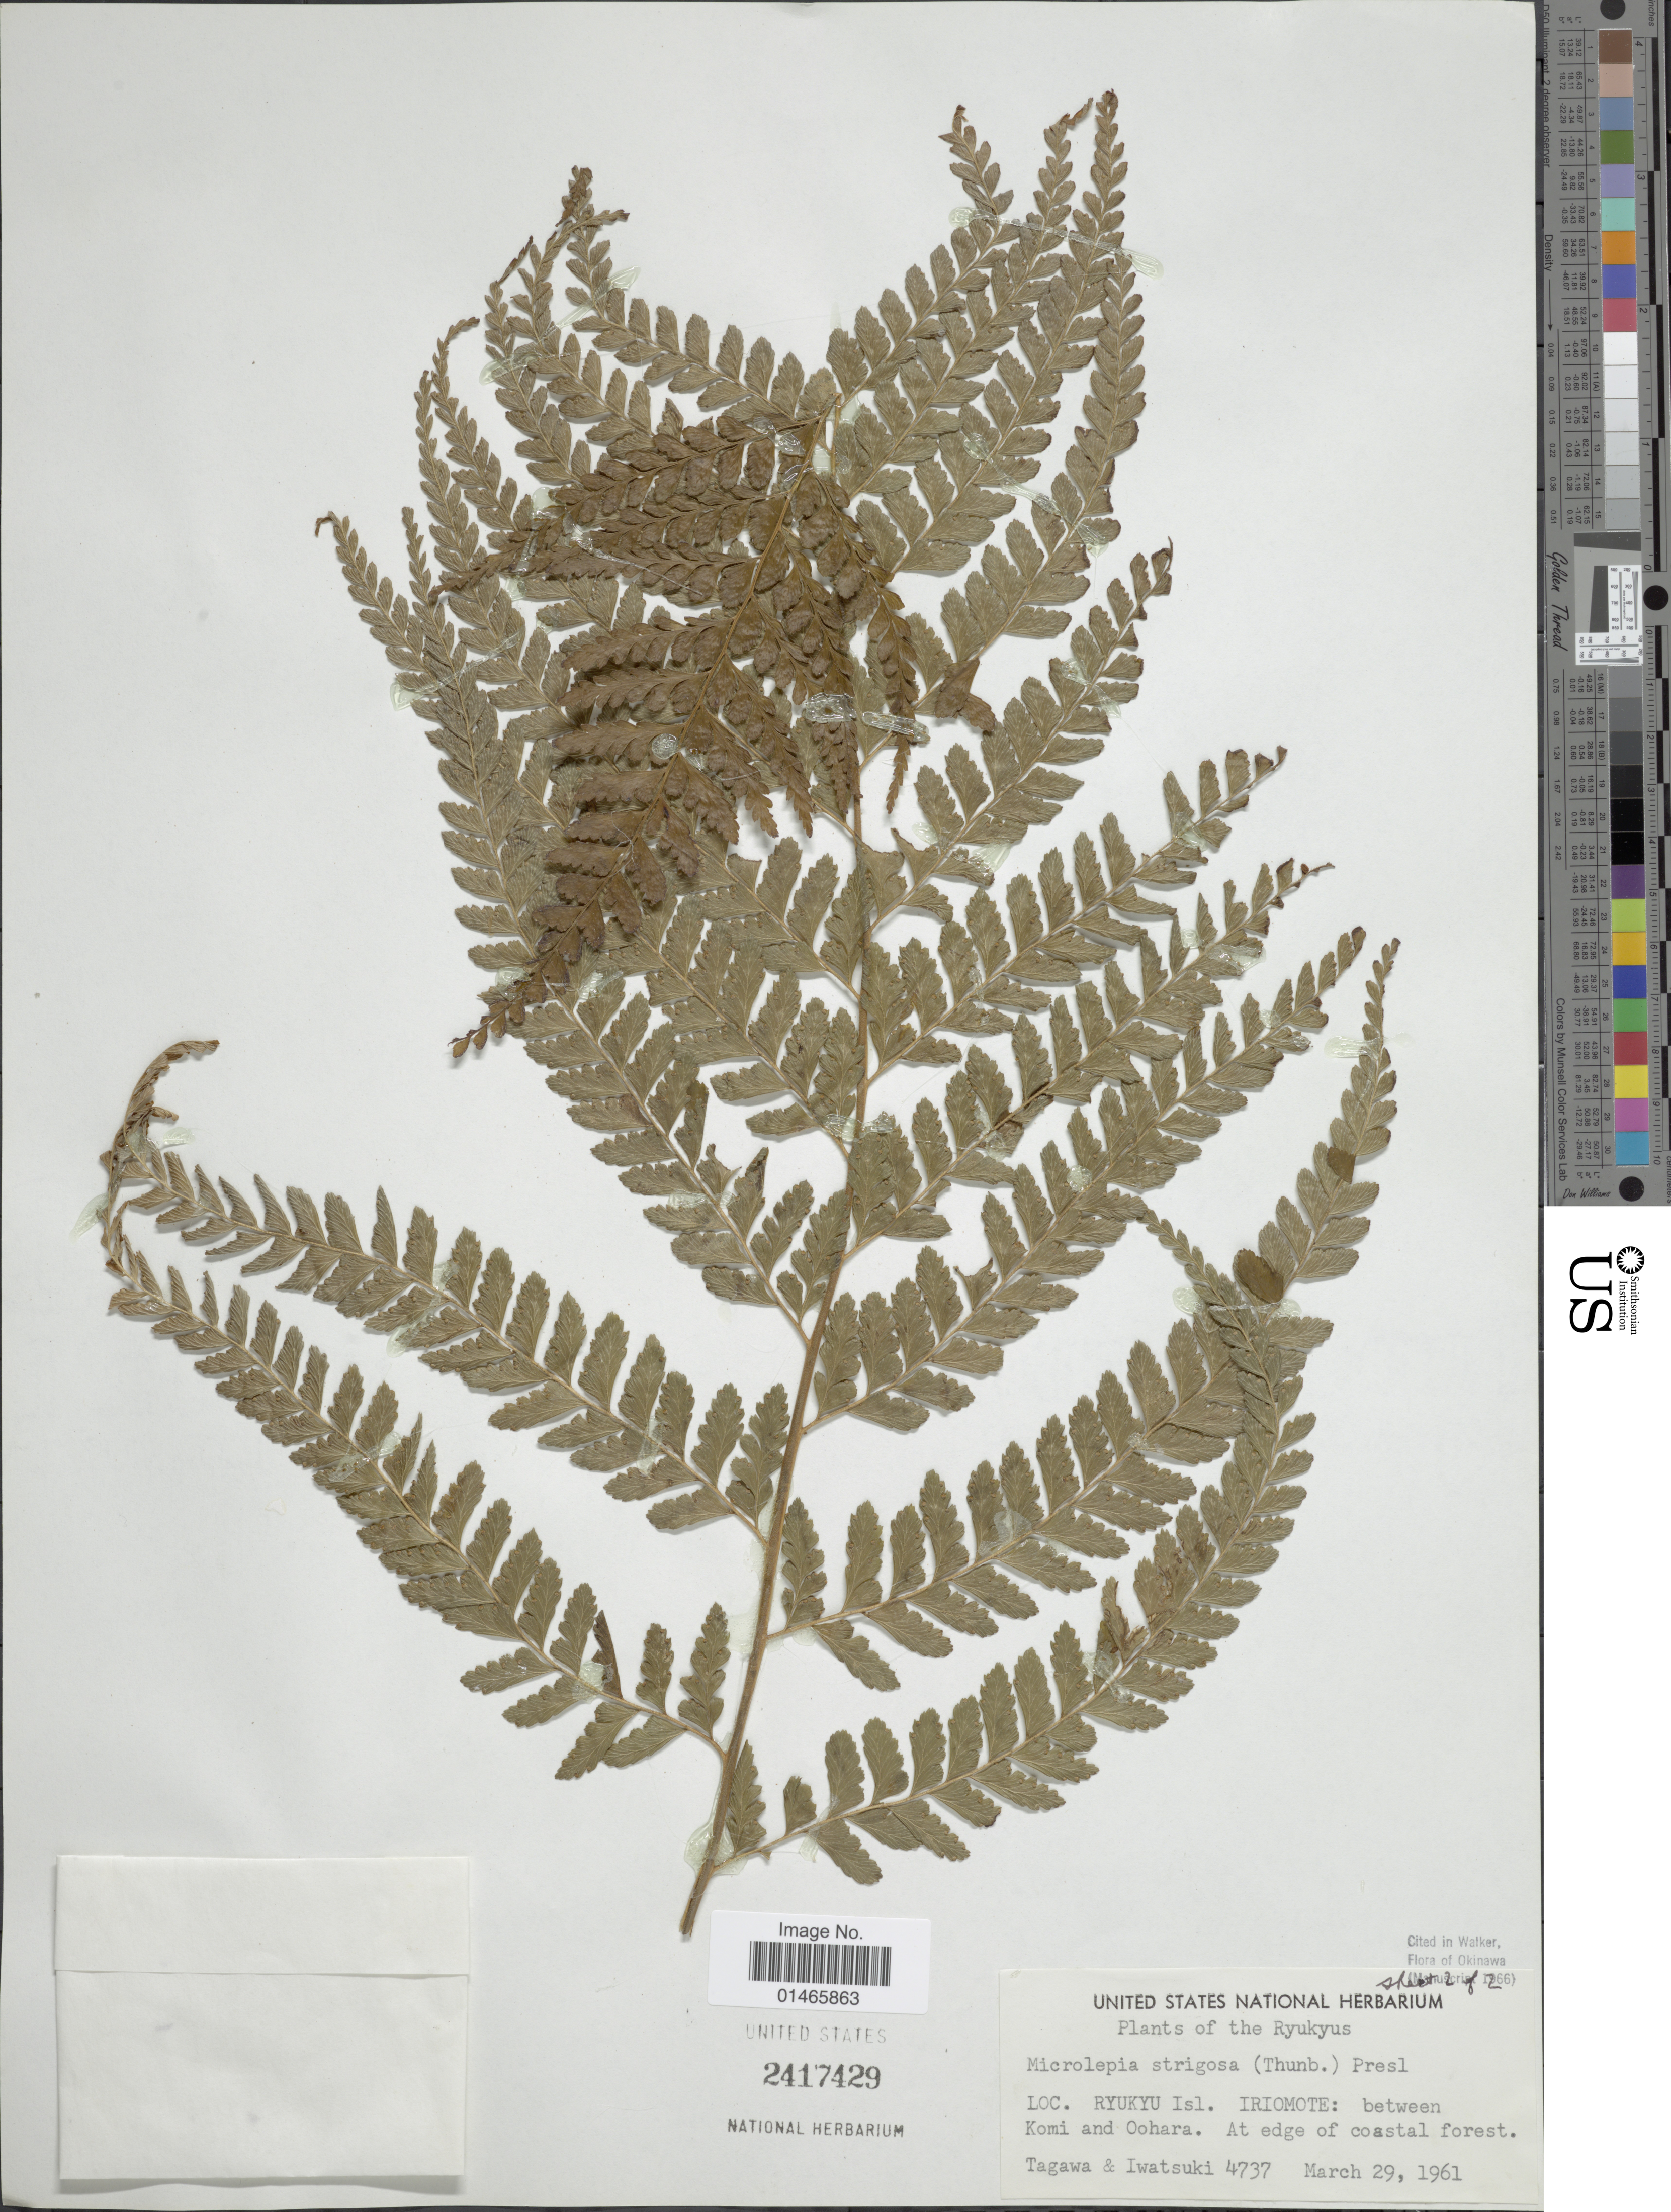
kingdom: Plantae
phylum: Tracheophyta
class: Polypodiopsida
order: Polypodiales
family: Dennstaedtiaceae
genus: Microlepia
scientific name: Microlepia strigosa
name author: (Thunb.) J. Presl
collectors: Tagawa & K. Iwatsuki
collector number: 4737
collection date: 1961-03-29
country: Japan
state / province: Okinawa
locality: Ryukyu Isl., Iriomote: between Komi and Oohara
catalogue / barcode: US 2417429